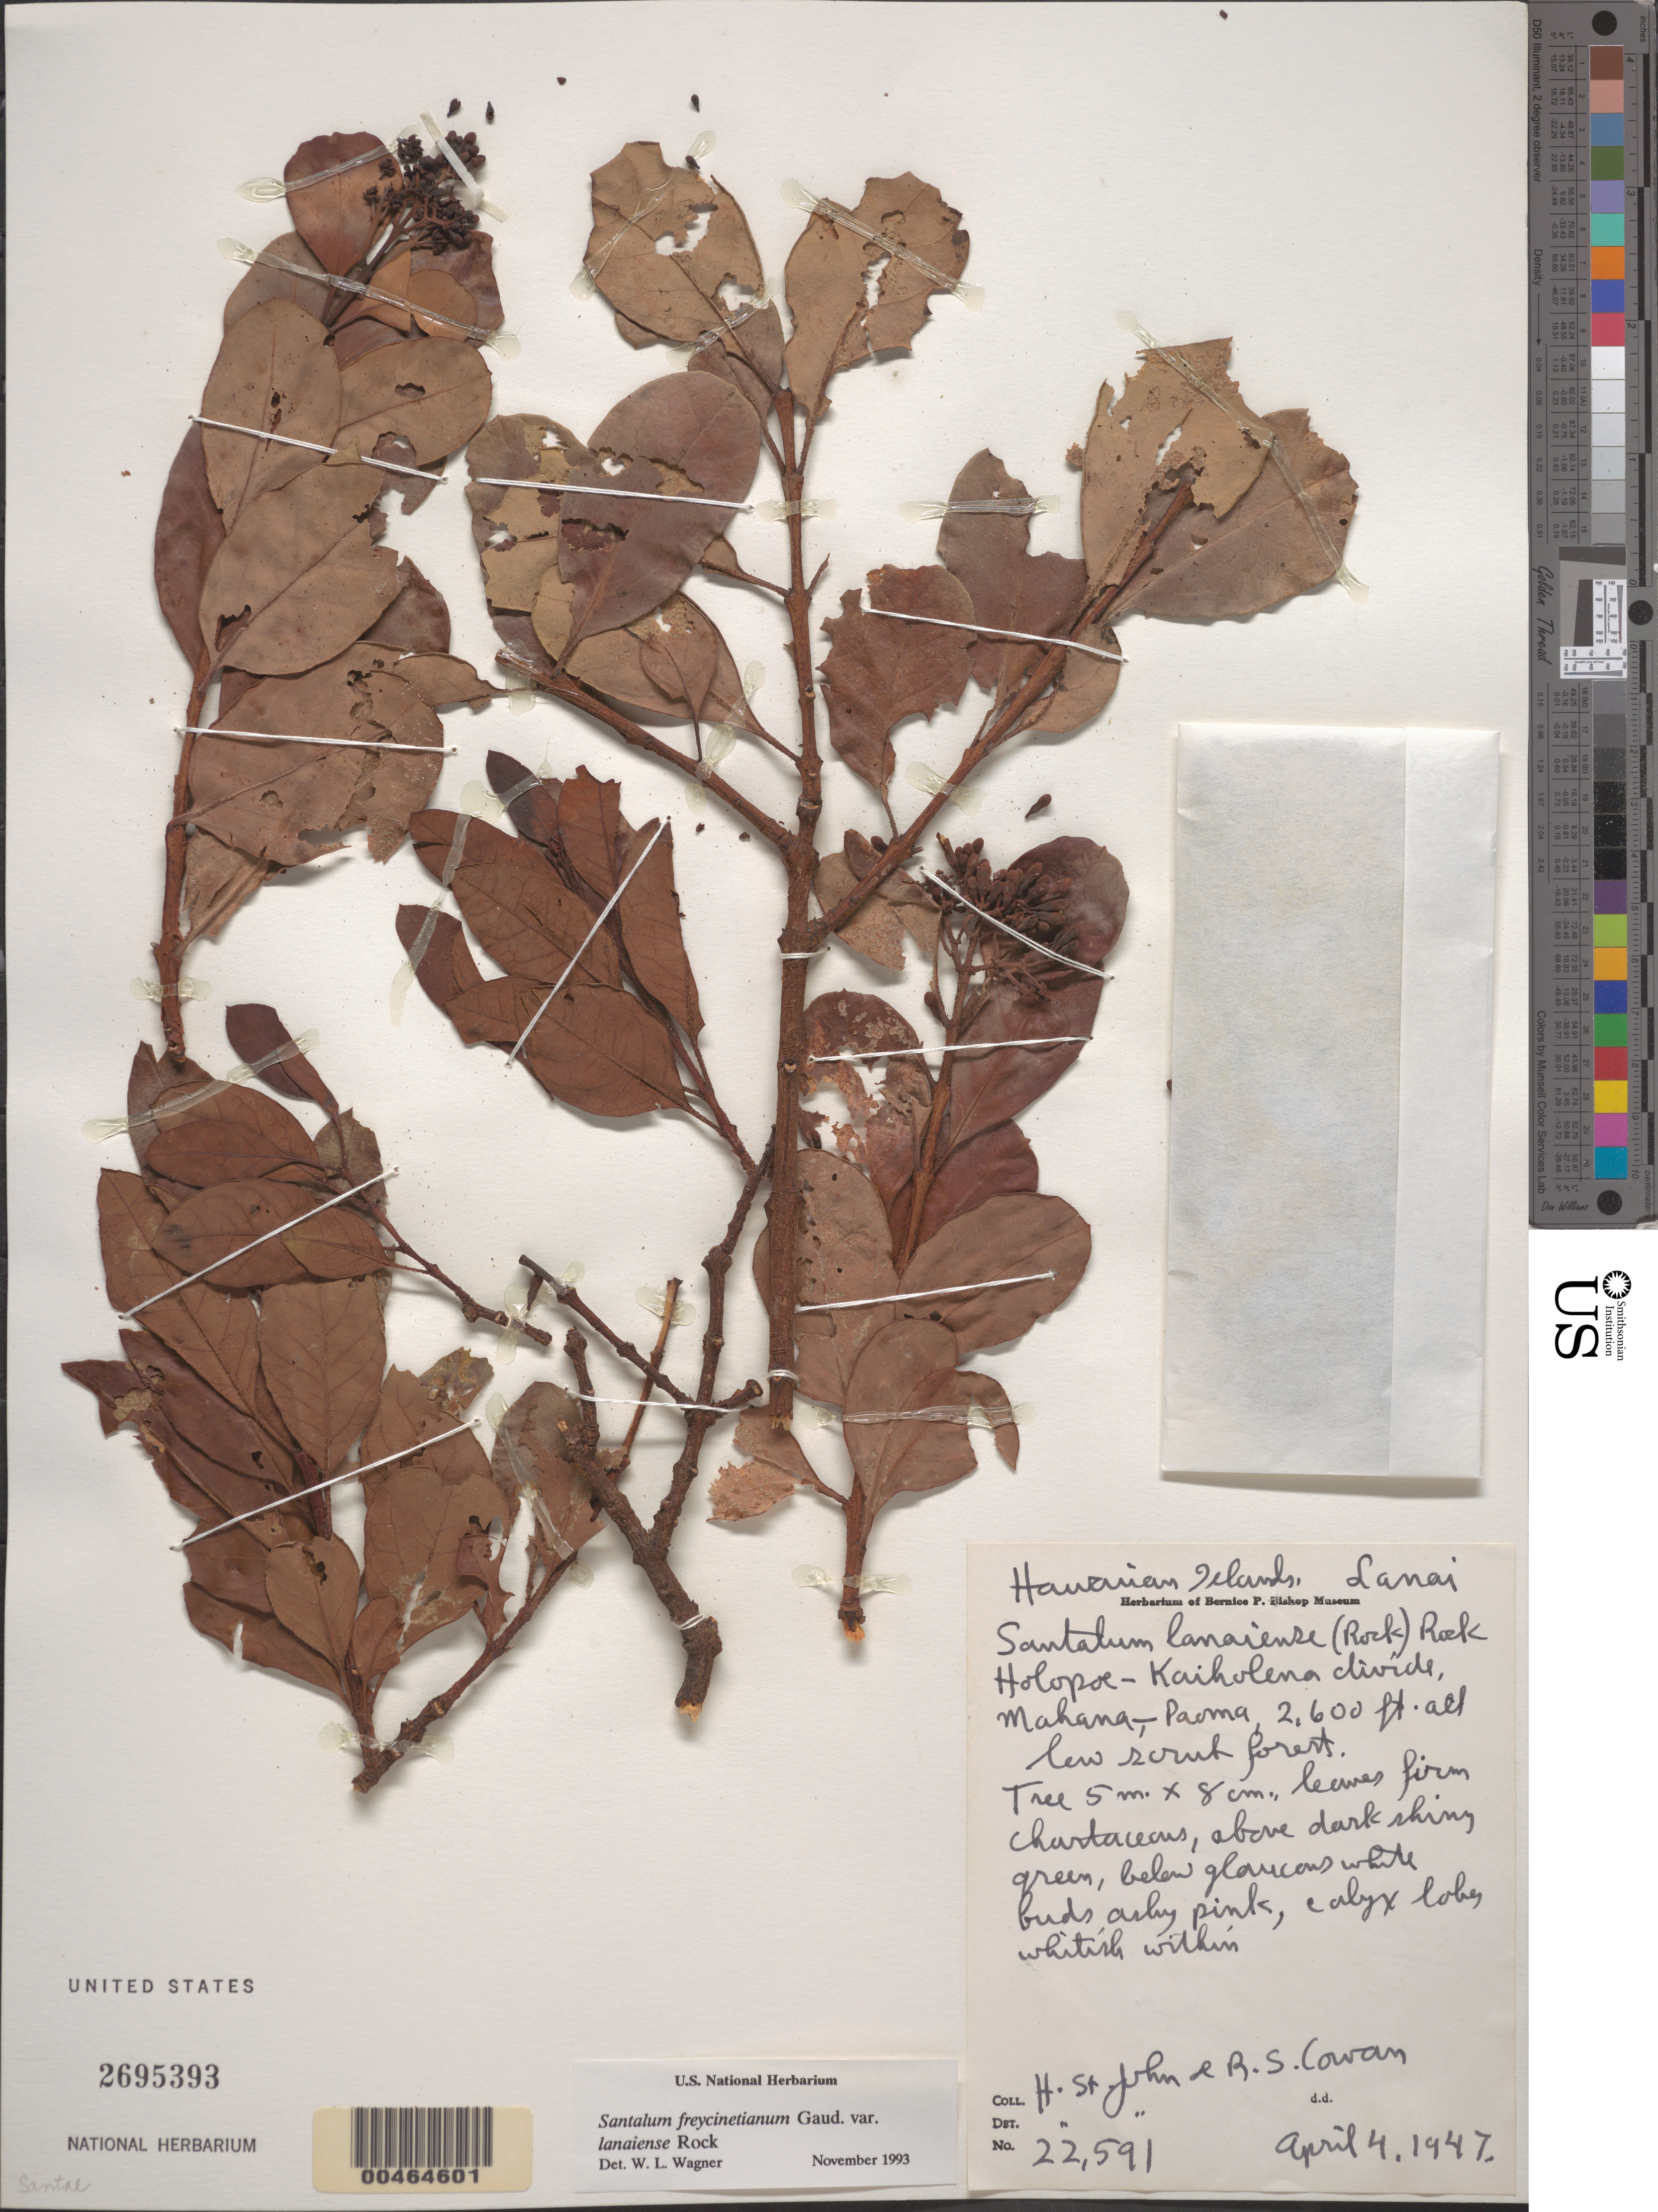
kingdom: Plantae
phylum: Tracheophyta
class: Magnoliopsida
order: Santalales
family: Santalaceae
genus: Santalum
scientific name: Santalum haleakalae var. lanaiense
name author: (Rock) Harbaugh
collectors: H. St. John & R. S. Cowan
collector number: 22591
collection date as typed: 4 Apr 1947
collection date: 1947-04-04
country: United States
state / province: Hawaii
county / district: Maui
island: Lana'i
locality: Holopoe - Kaiholena divide, Mahana - Paoma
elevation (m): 792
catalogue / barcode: US 2695393